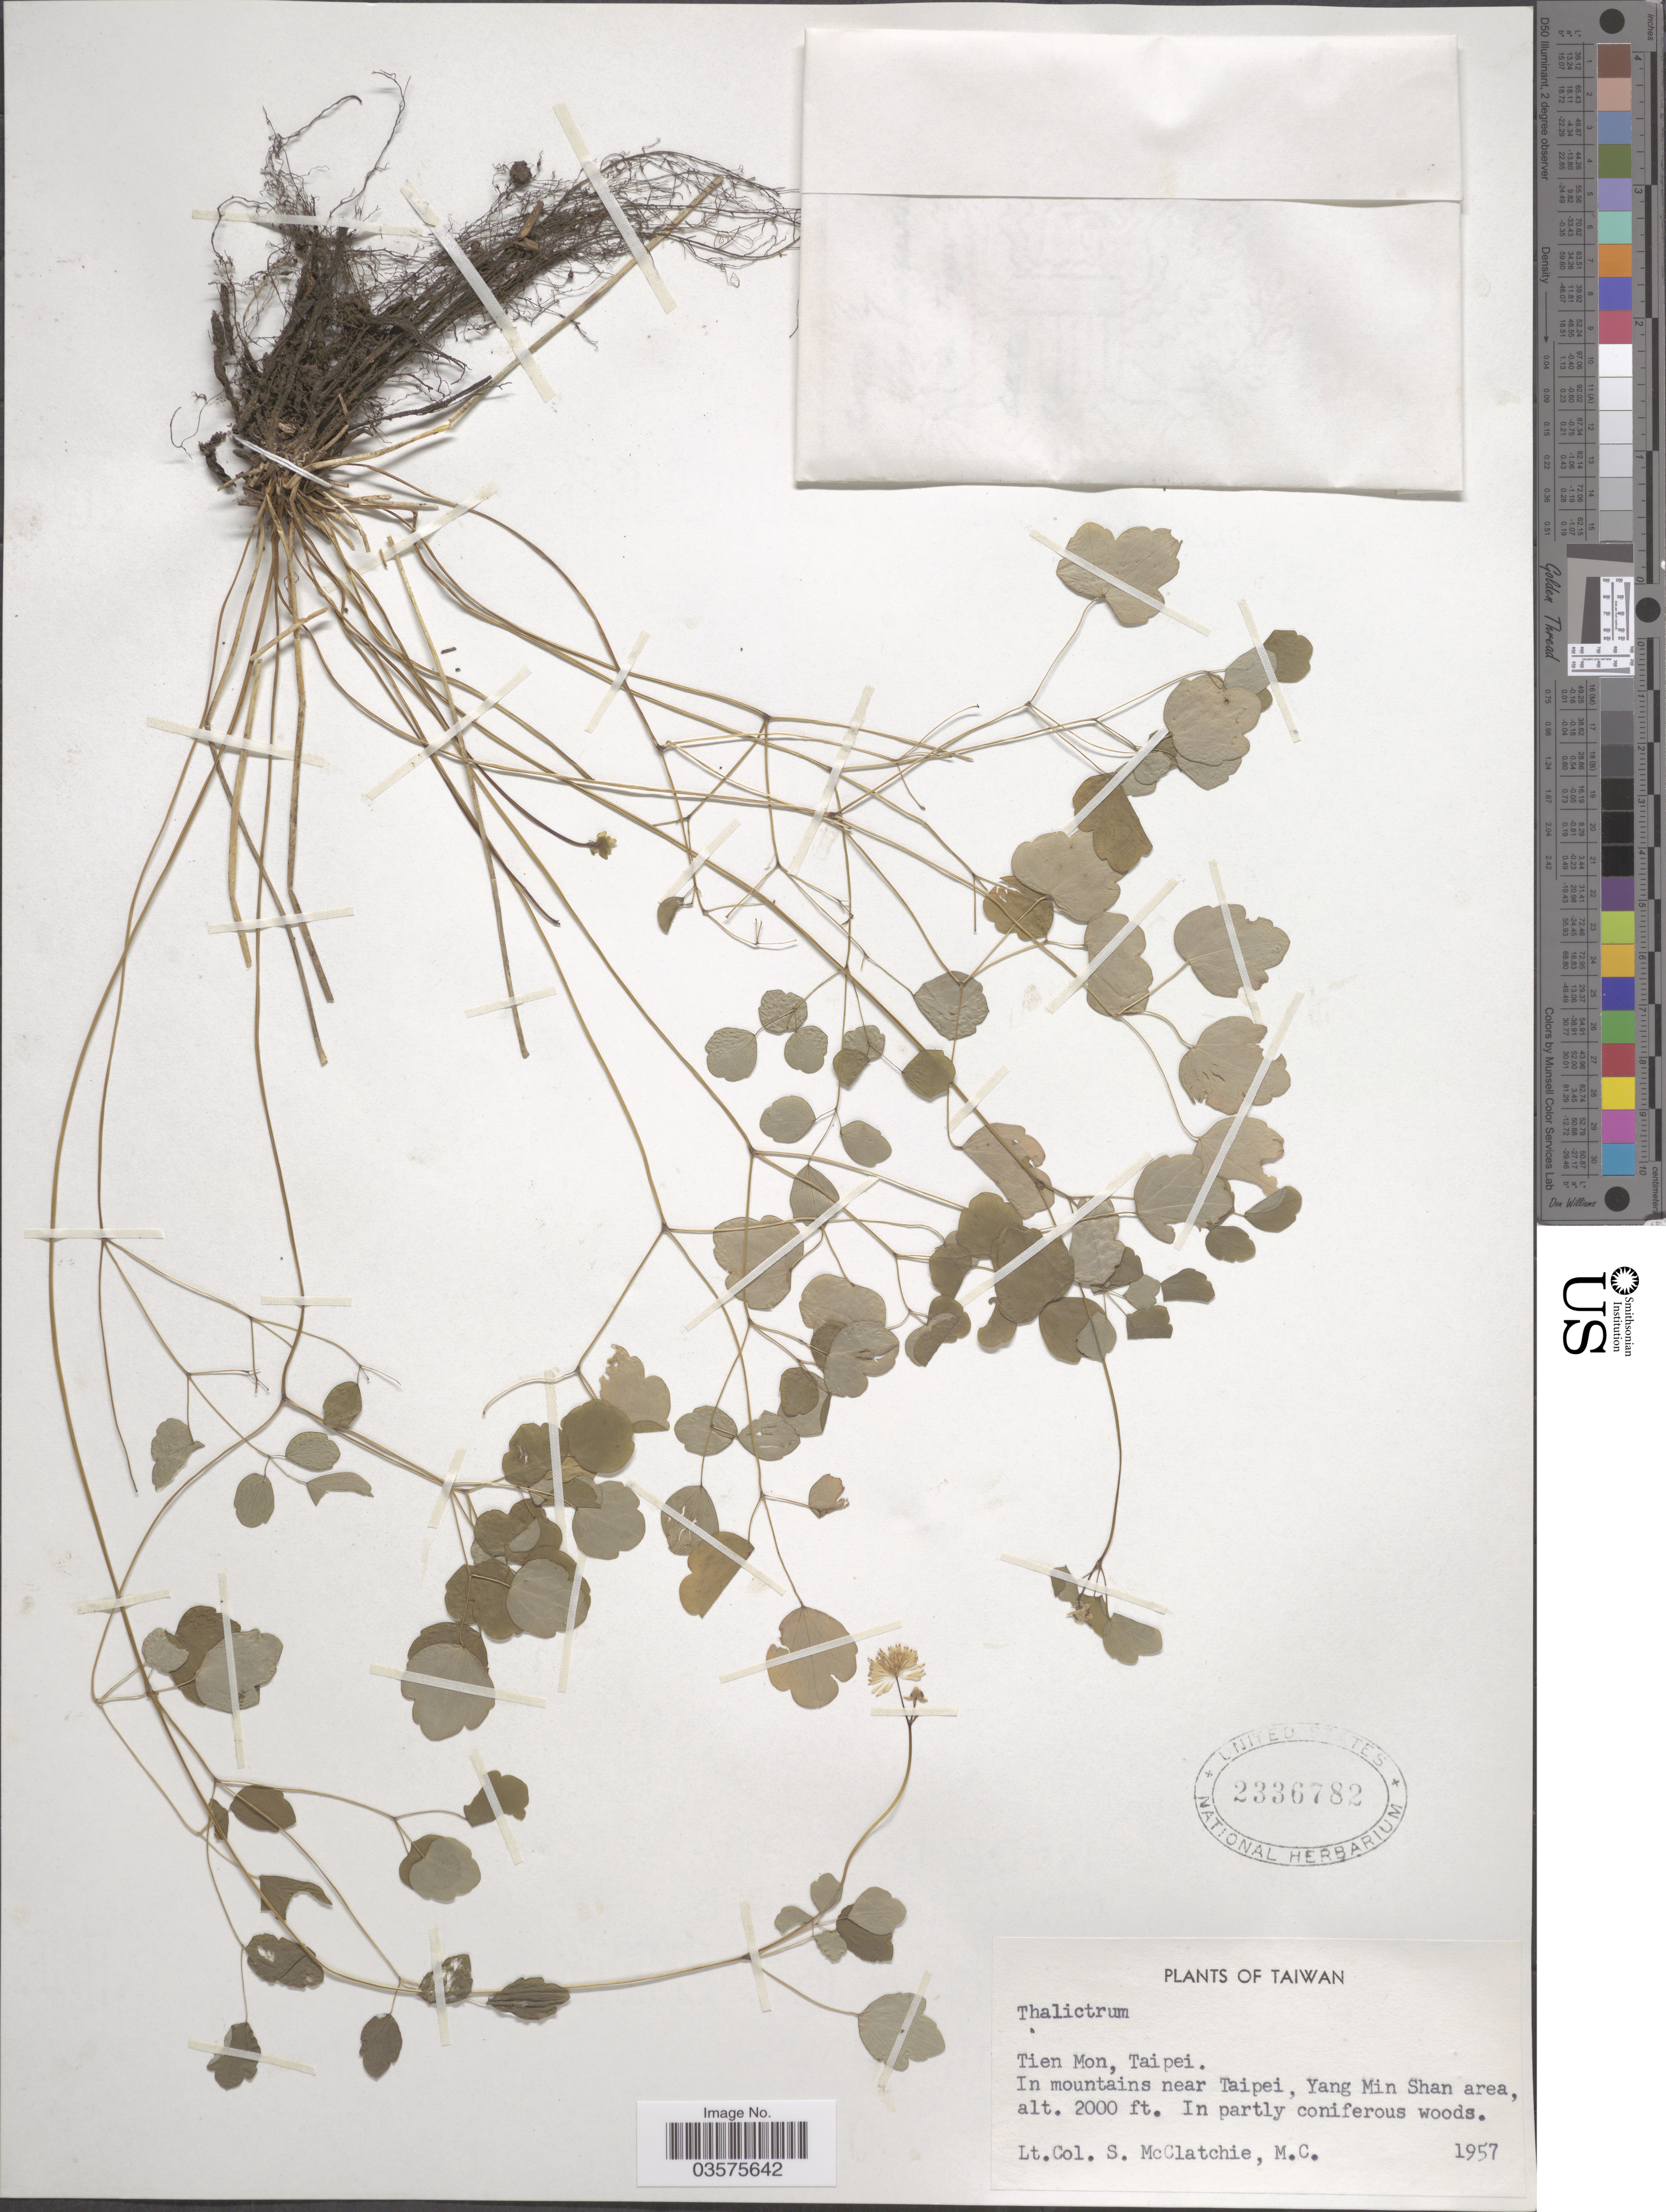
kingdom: Plantae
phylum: Tracheophyta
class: Magnoliopsida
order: Ranunculales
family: Ranunculaceae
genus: Thalictrum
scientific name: Thalictrum sp.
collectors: S. McClatchie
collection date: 1957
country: Taiwan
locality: Tien Mon, Taipei. In mountains near Taipei, Yang Min Shan area.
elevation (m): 610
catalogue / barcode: US 2336782